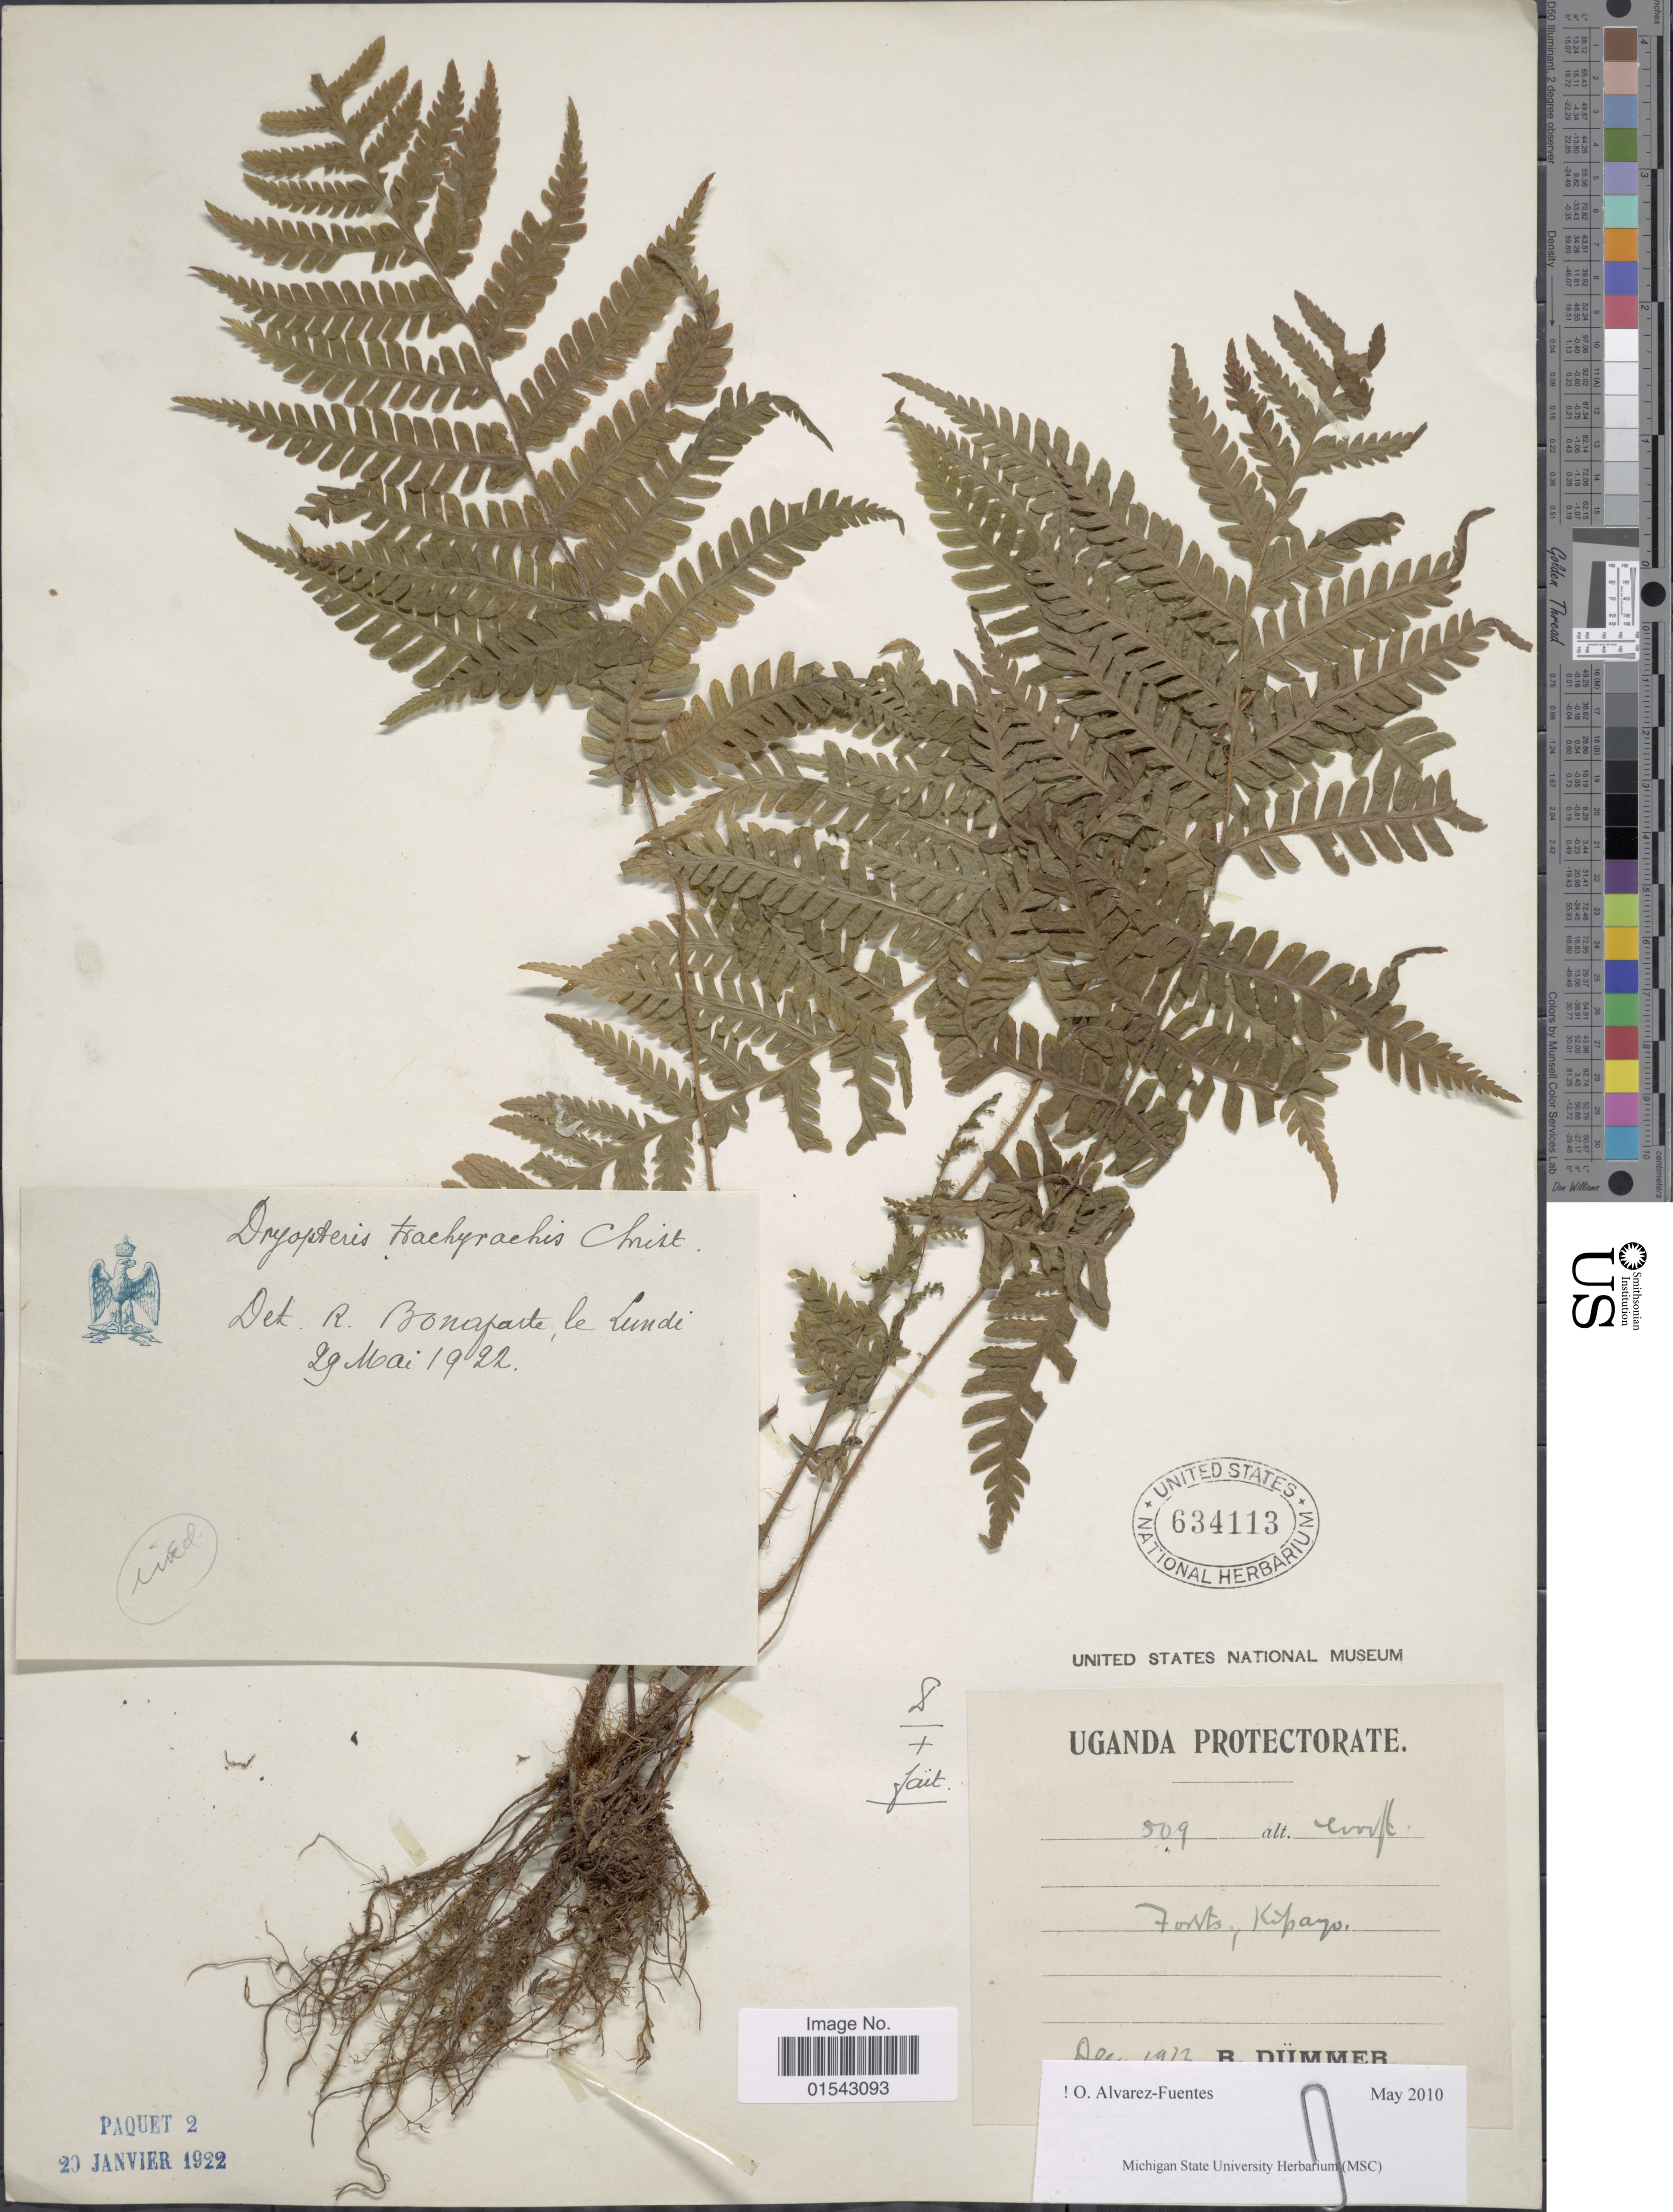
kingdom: Plantae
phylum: Tracheophyta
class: Polypodiopsida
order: Polypodiales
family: Thelypteridaceae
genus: Cyclosorus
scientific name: Cyclosorus sp.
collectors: R. Dümmer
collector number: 509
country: Uganda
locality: Uganda, Forts, Kibayo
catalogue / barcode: US 634113